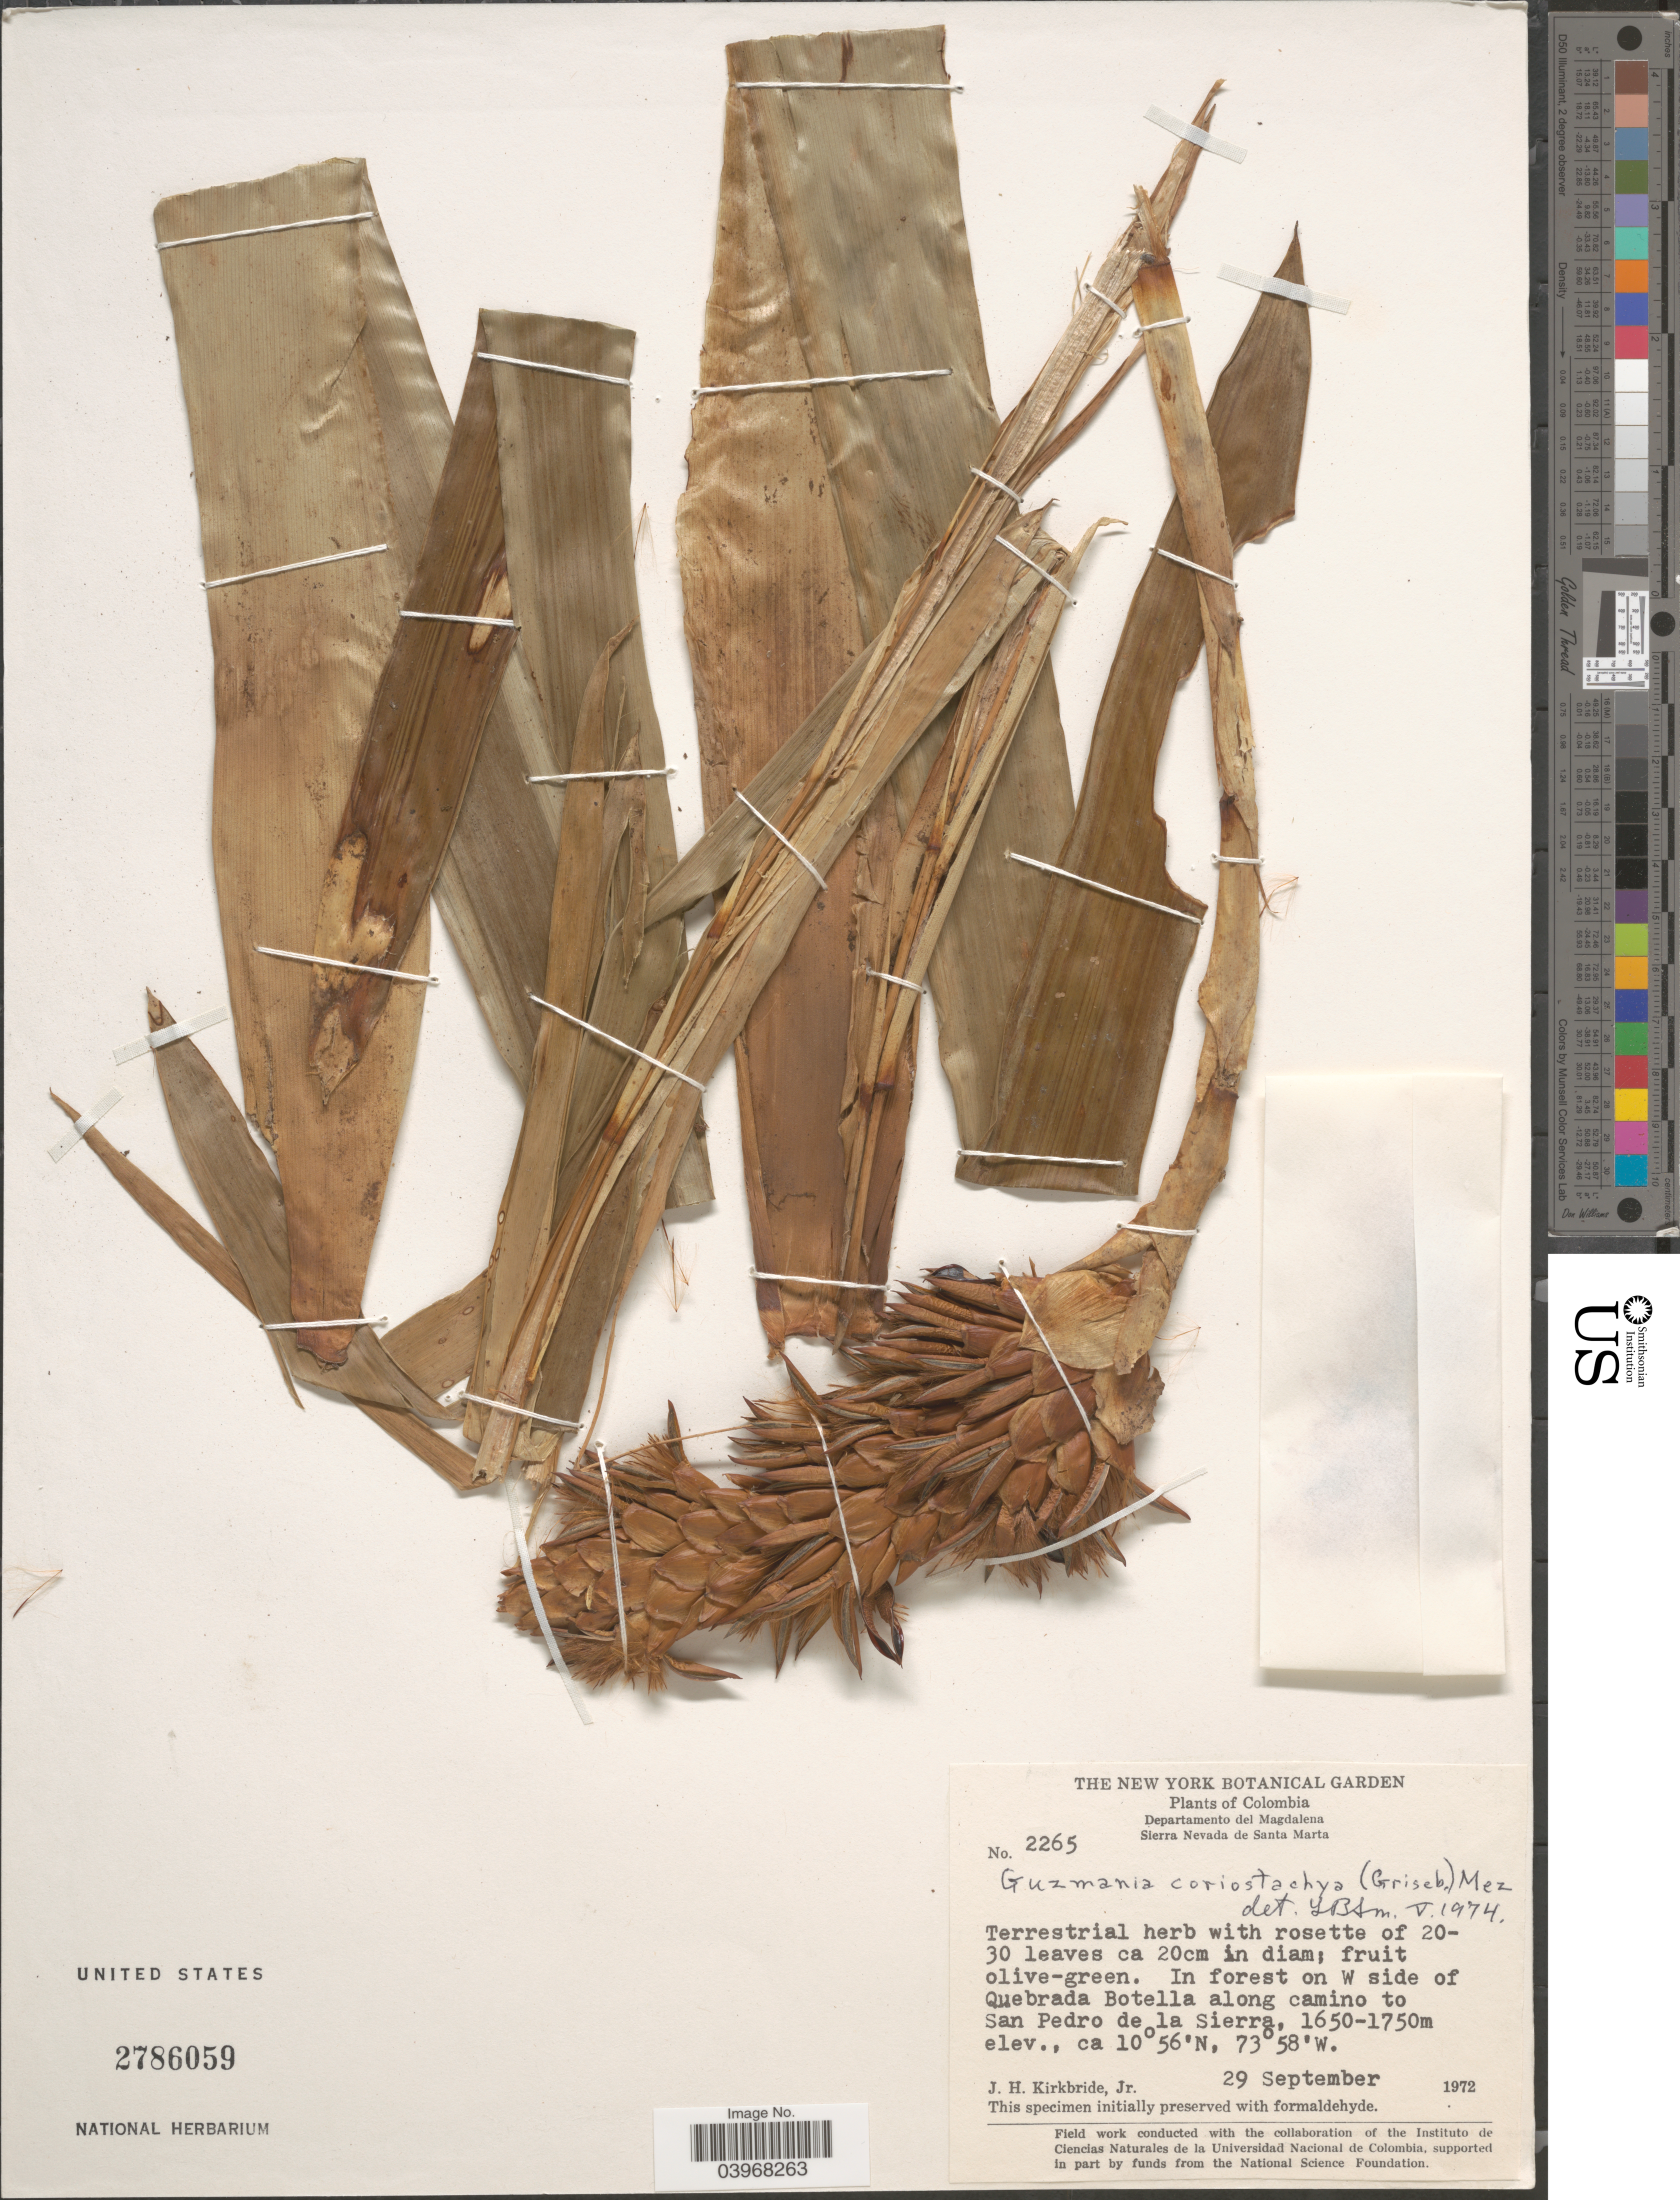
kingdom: Plantae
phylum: Tracheophyta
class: Liliopsida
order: Poales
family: Bromeliaceae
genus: Guzmania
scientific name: Guzmania coriostachya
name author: (Griseb.) Mez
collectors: J. H. Kirkbride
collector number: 2265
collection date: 1972-09-29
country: Colombia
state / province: Magdalena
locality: Departamento del Magdalena. Sierra Nevada de Santa Marta. In forest on W side of Quebrada Botella along camino to San Pedro de la Sierra.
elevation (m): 1650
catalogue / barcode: US 2786059